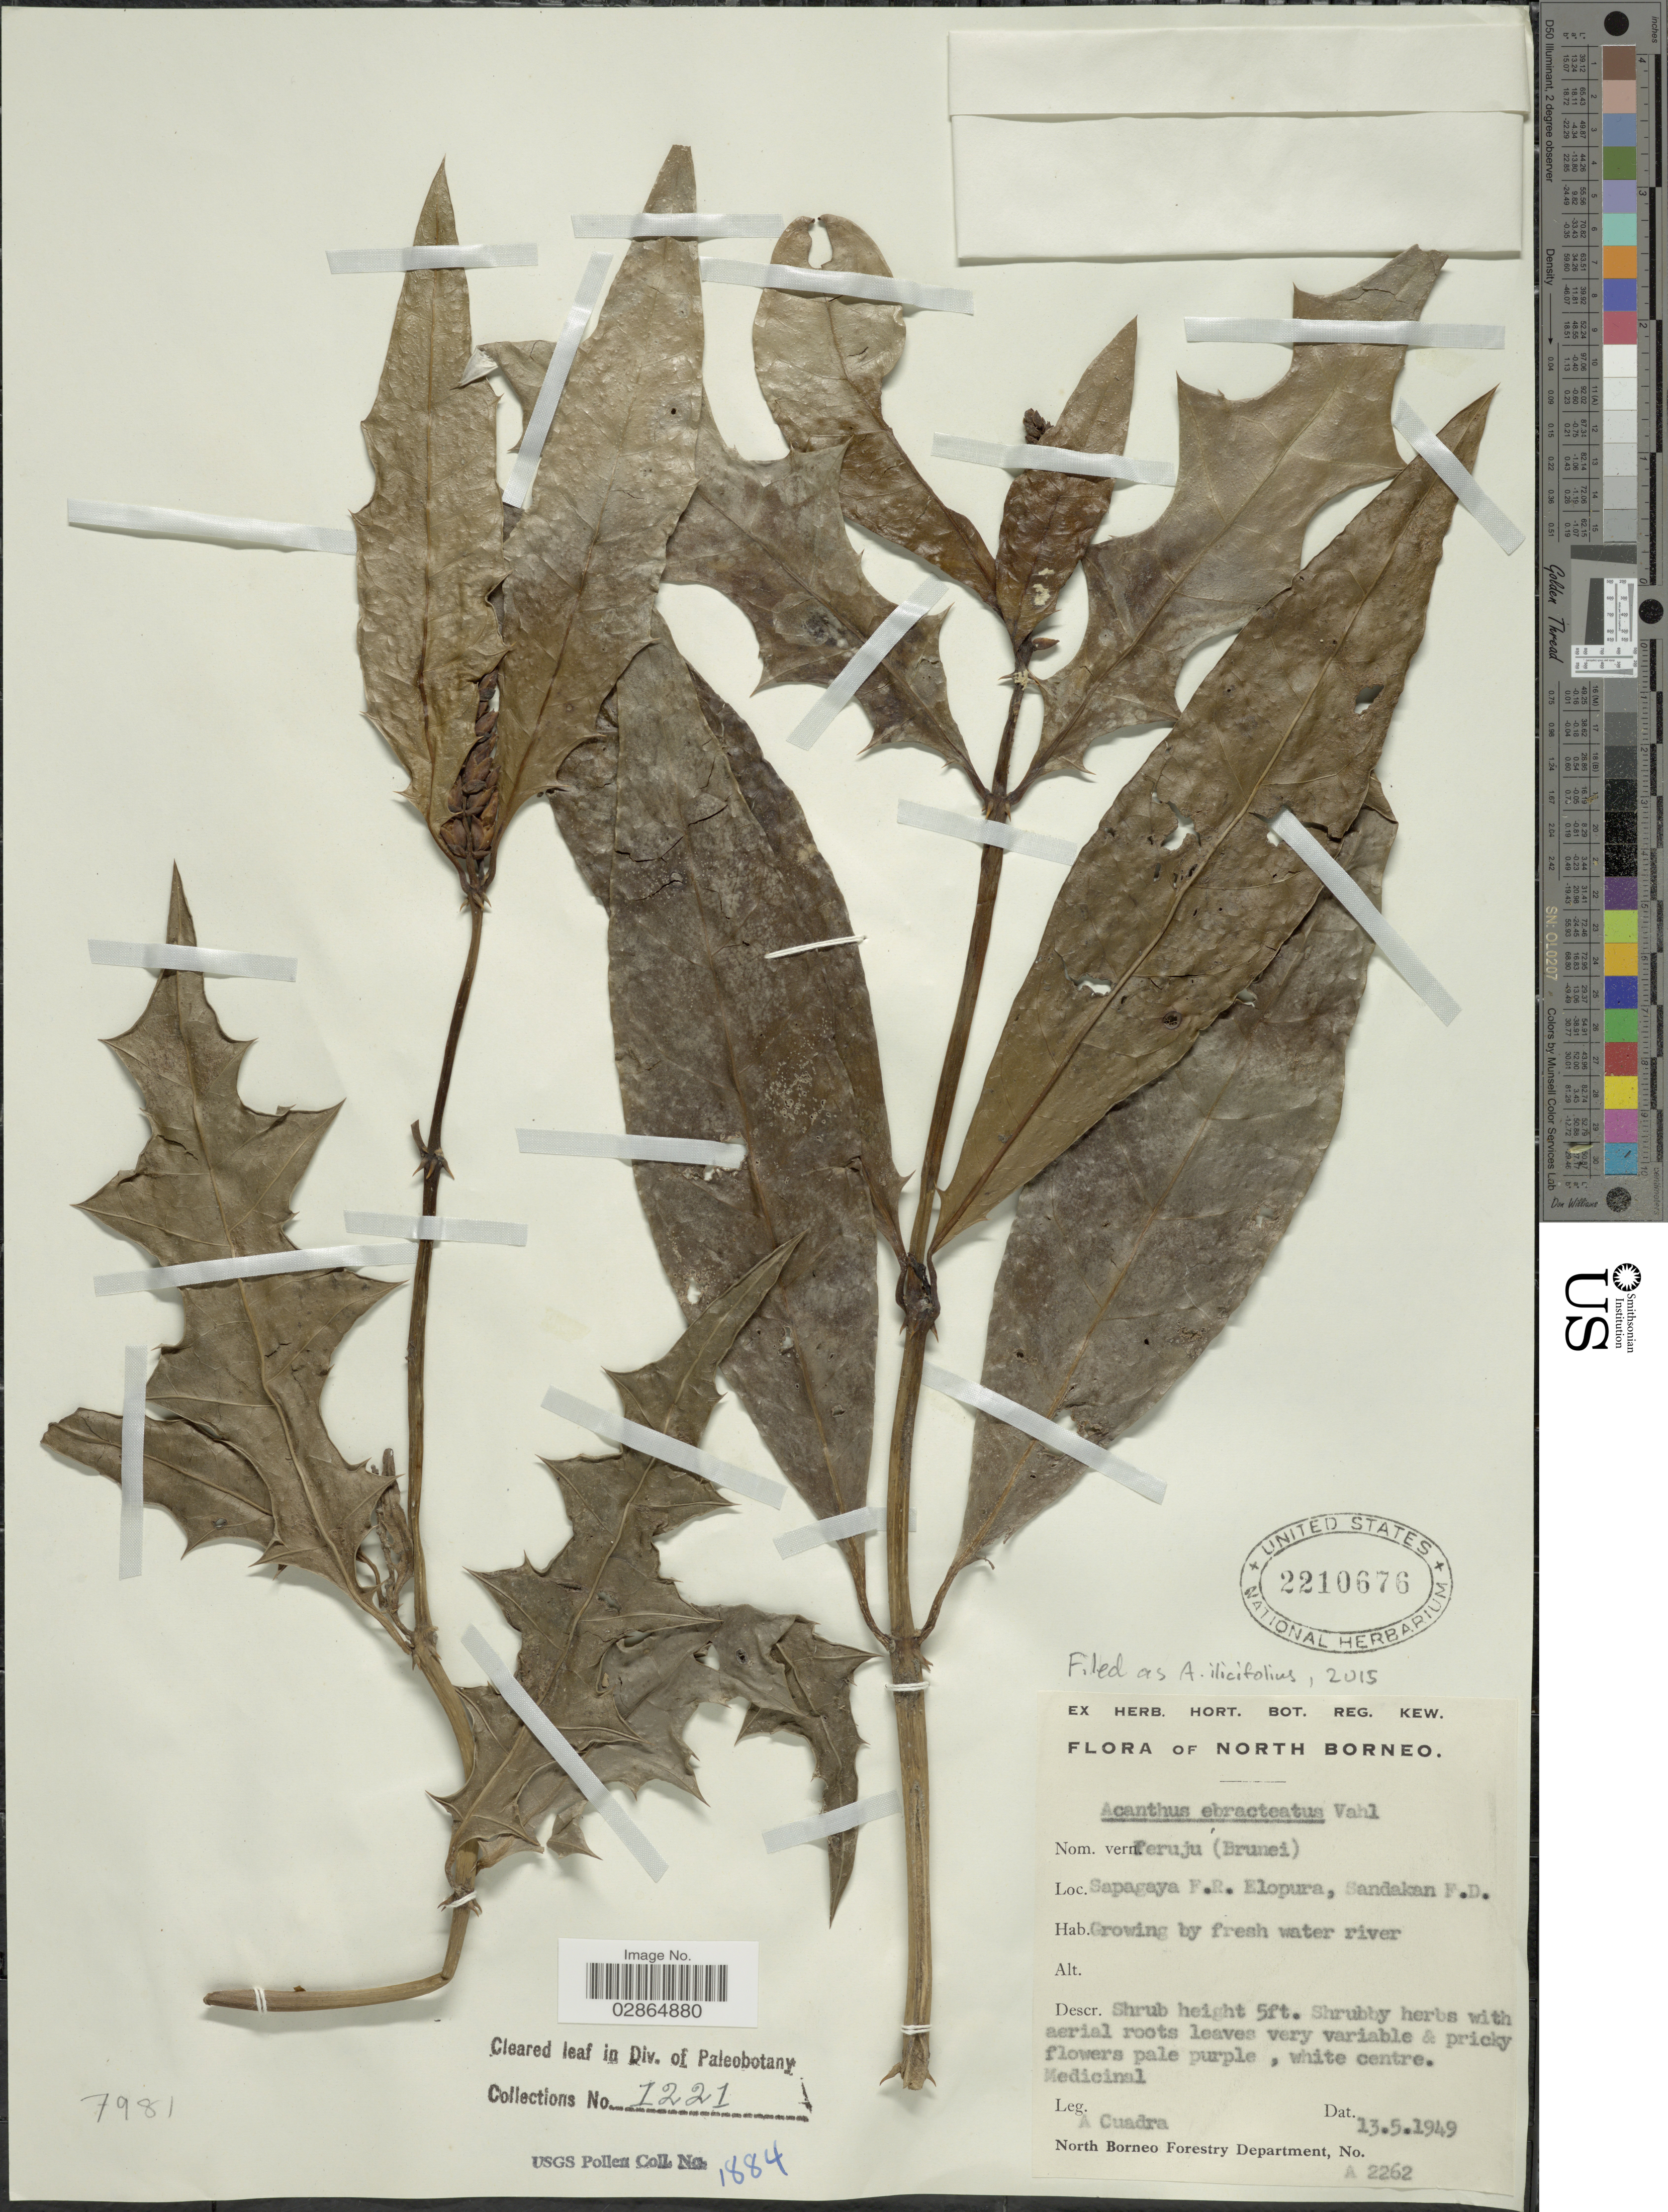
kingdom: Plantae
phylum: Tracheophyta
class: Magnoliopsida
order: Lamiales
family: Acanthaceae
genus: Acanthus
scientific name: Acanthus ebracteatus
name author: Vahl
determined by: Wagner, W. L., (BOT), Smithsonian Institution - National Museum of Natural History (UNITED STATES)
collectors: A. Cuadra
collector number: A 2262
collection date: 1949-05-13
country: Malaysia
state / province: Sarawak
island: Borneo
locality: North Borneo, Sapagaya F.R. Elopura, Sandakan F.D.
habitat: Growing by fresh water river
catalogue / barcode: US 2210676